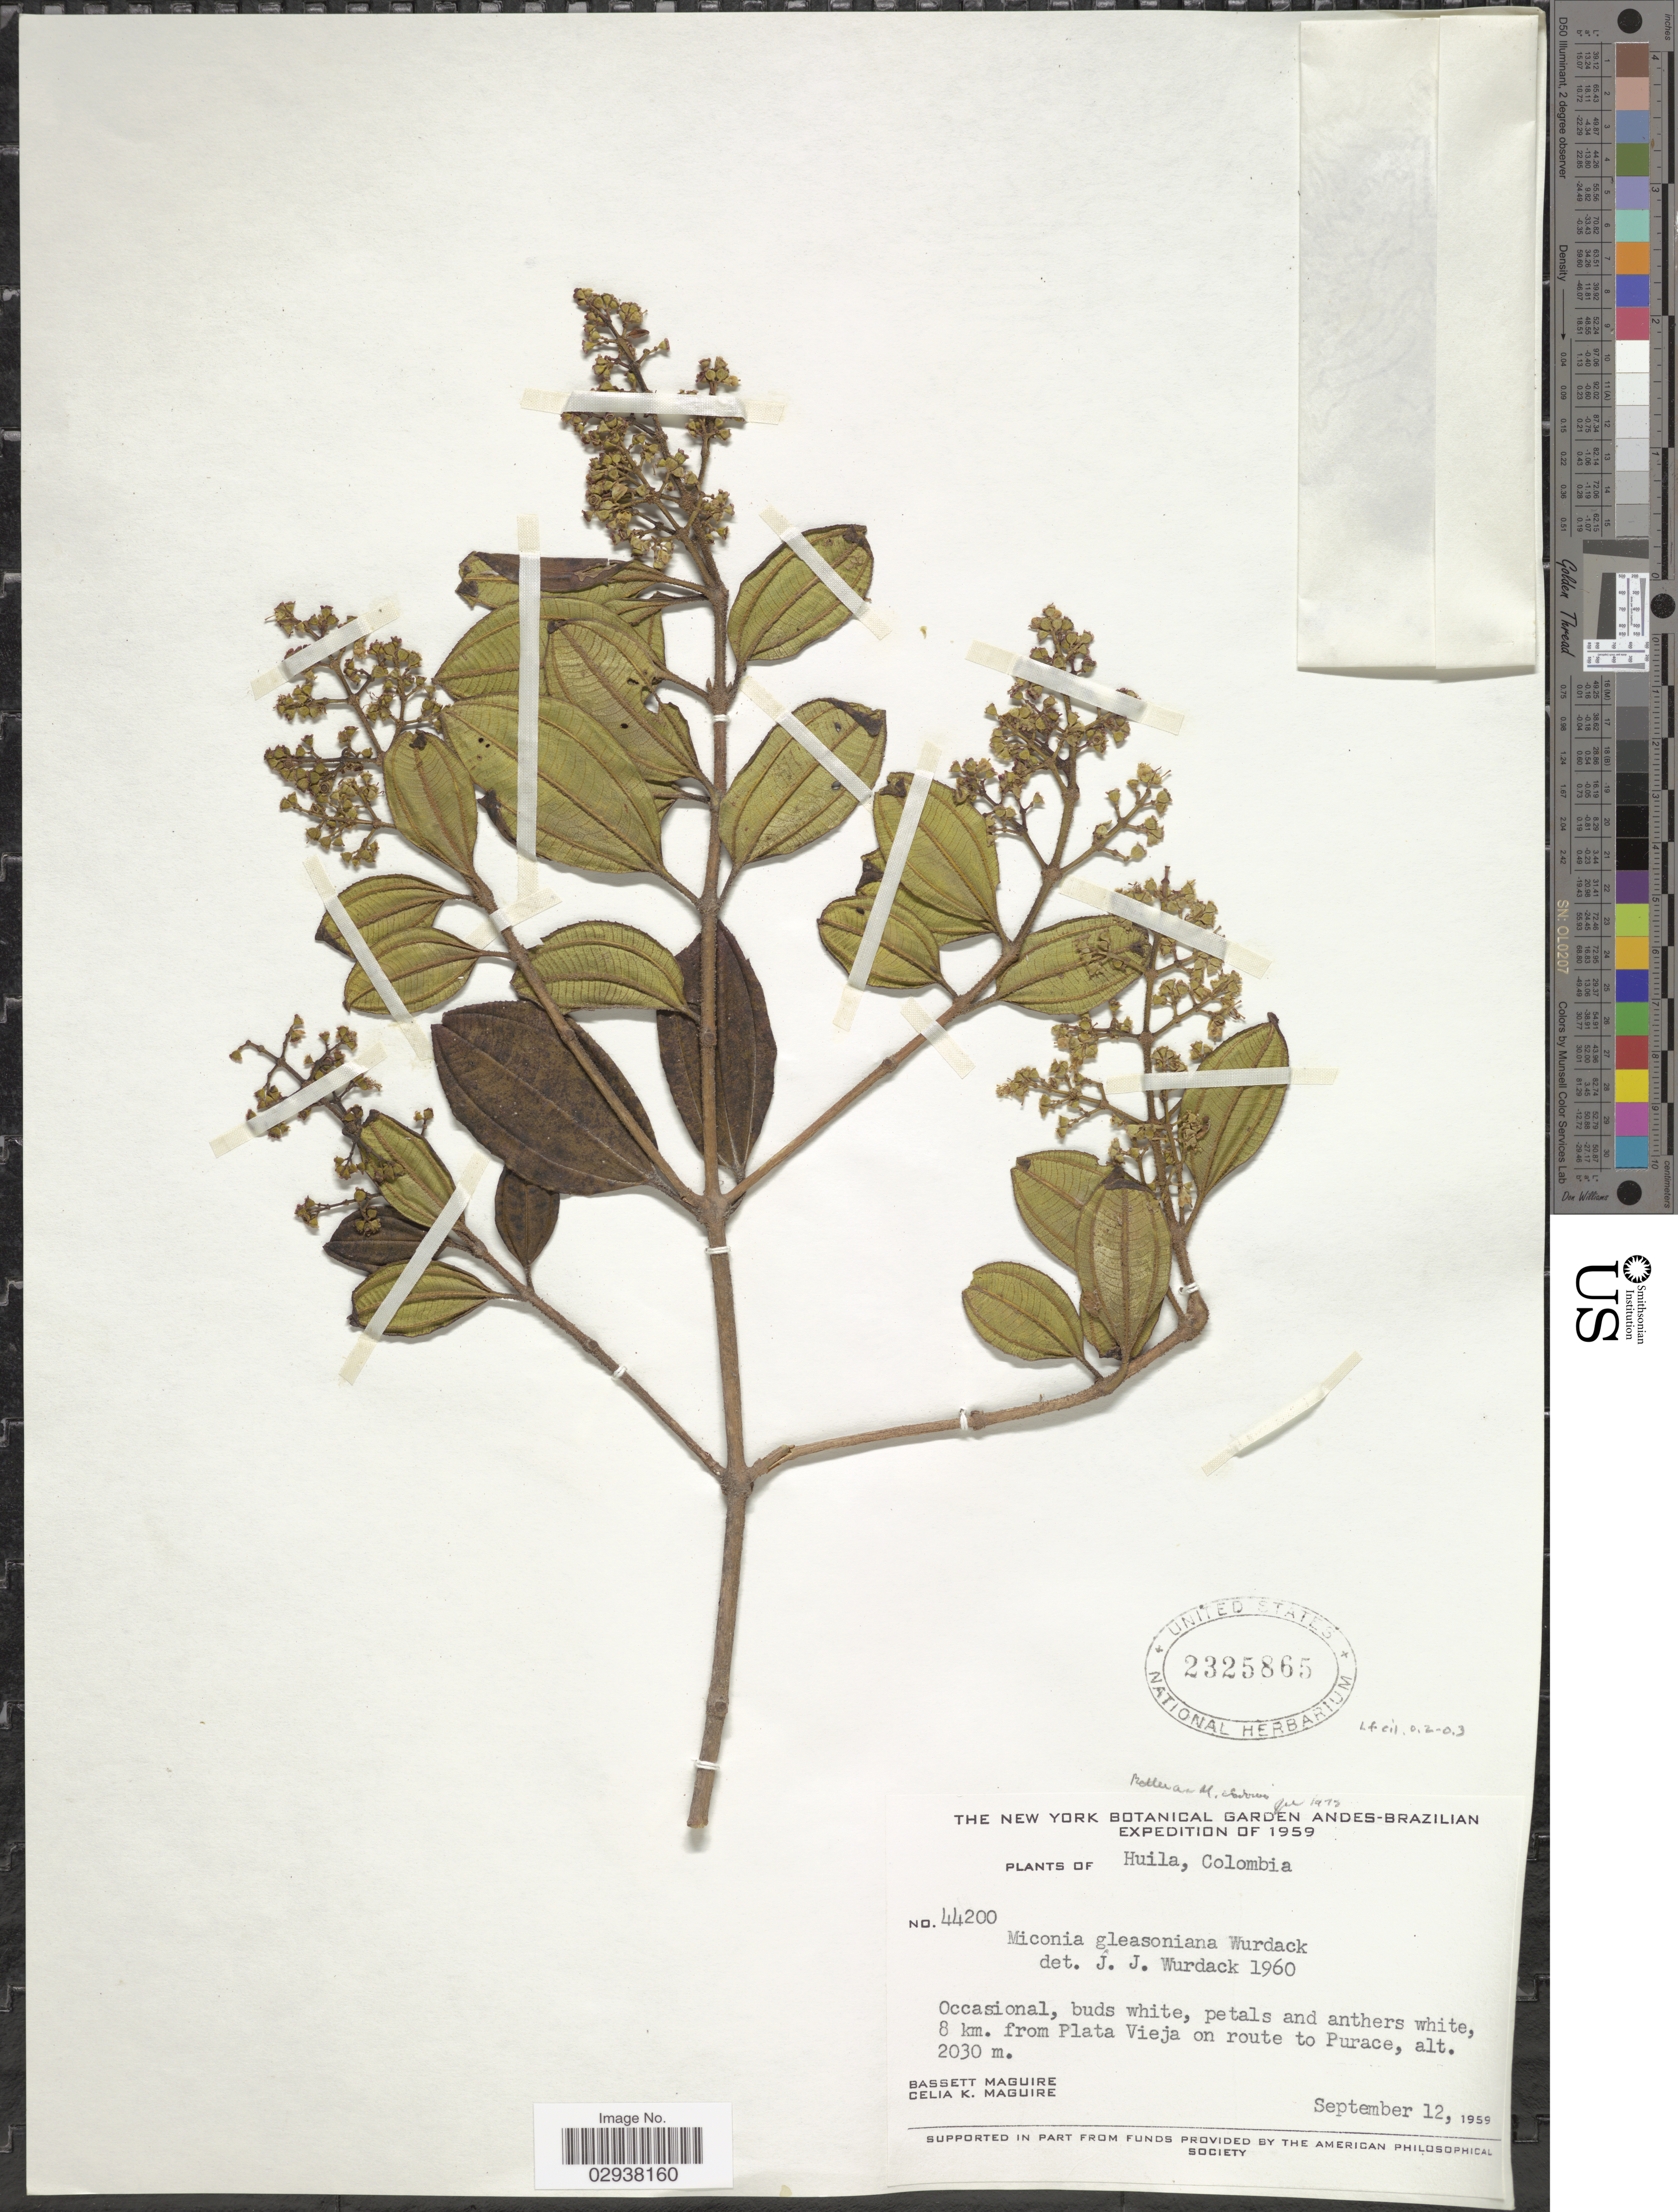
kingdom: Plantae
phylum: Tracheophyta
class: Magnoliopsida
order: Myrtales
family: Melastomataceae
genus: Miconia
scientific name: Miconia cladonia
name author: Gleason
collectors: B. Maguire & C. K. Maguire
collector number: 44200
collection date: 1959-09-12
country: Colombia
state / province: Huila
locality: Andes. 8 km. from Plata Vieja on route to Purace.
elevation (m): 2030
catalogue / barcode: US 2325865